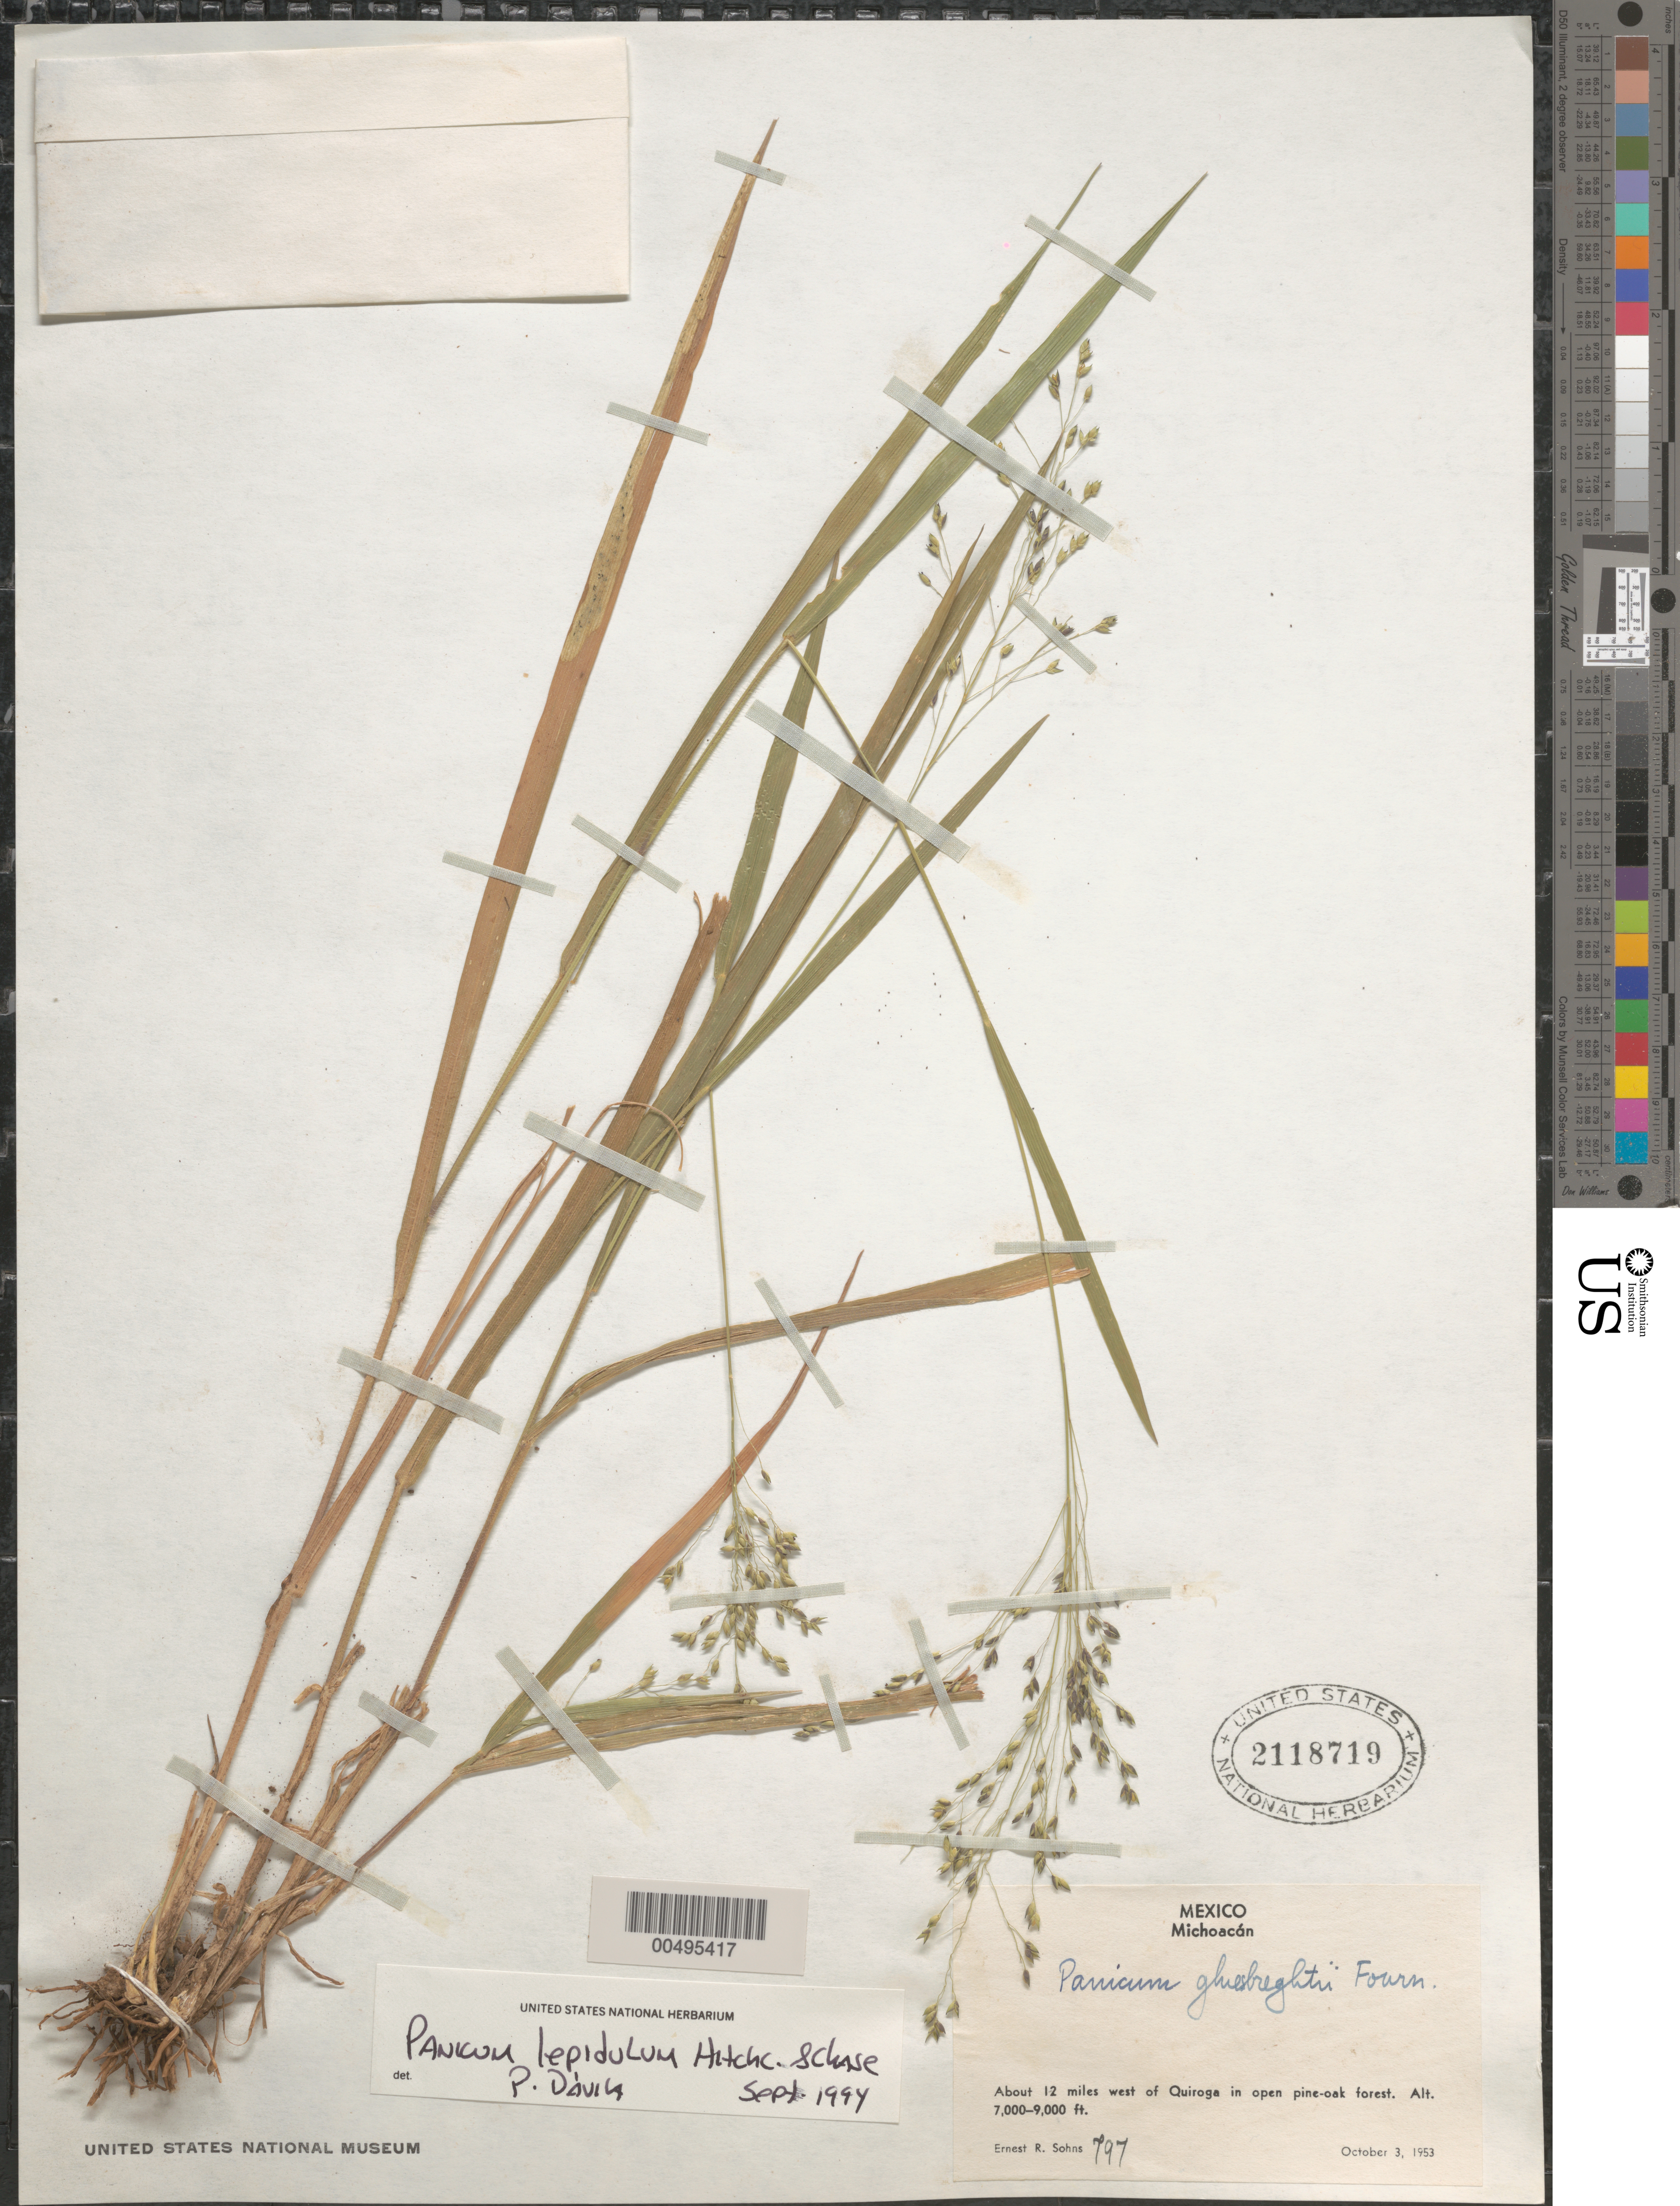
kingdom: Plantae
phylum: Tracheophyta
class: Liliopsida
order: Poales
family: Poaceae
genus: Panicum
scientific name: Panicum lepidulum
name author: Hitchc. & Chase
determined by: D vila, P.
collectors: E. R. Sohns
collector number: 797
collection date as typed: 3 Oct 1953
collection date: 1953-10-03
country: Mexico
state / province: Michoacán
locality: About 12 mi W of Quiroga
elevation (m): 2134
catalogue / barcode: US 2118719